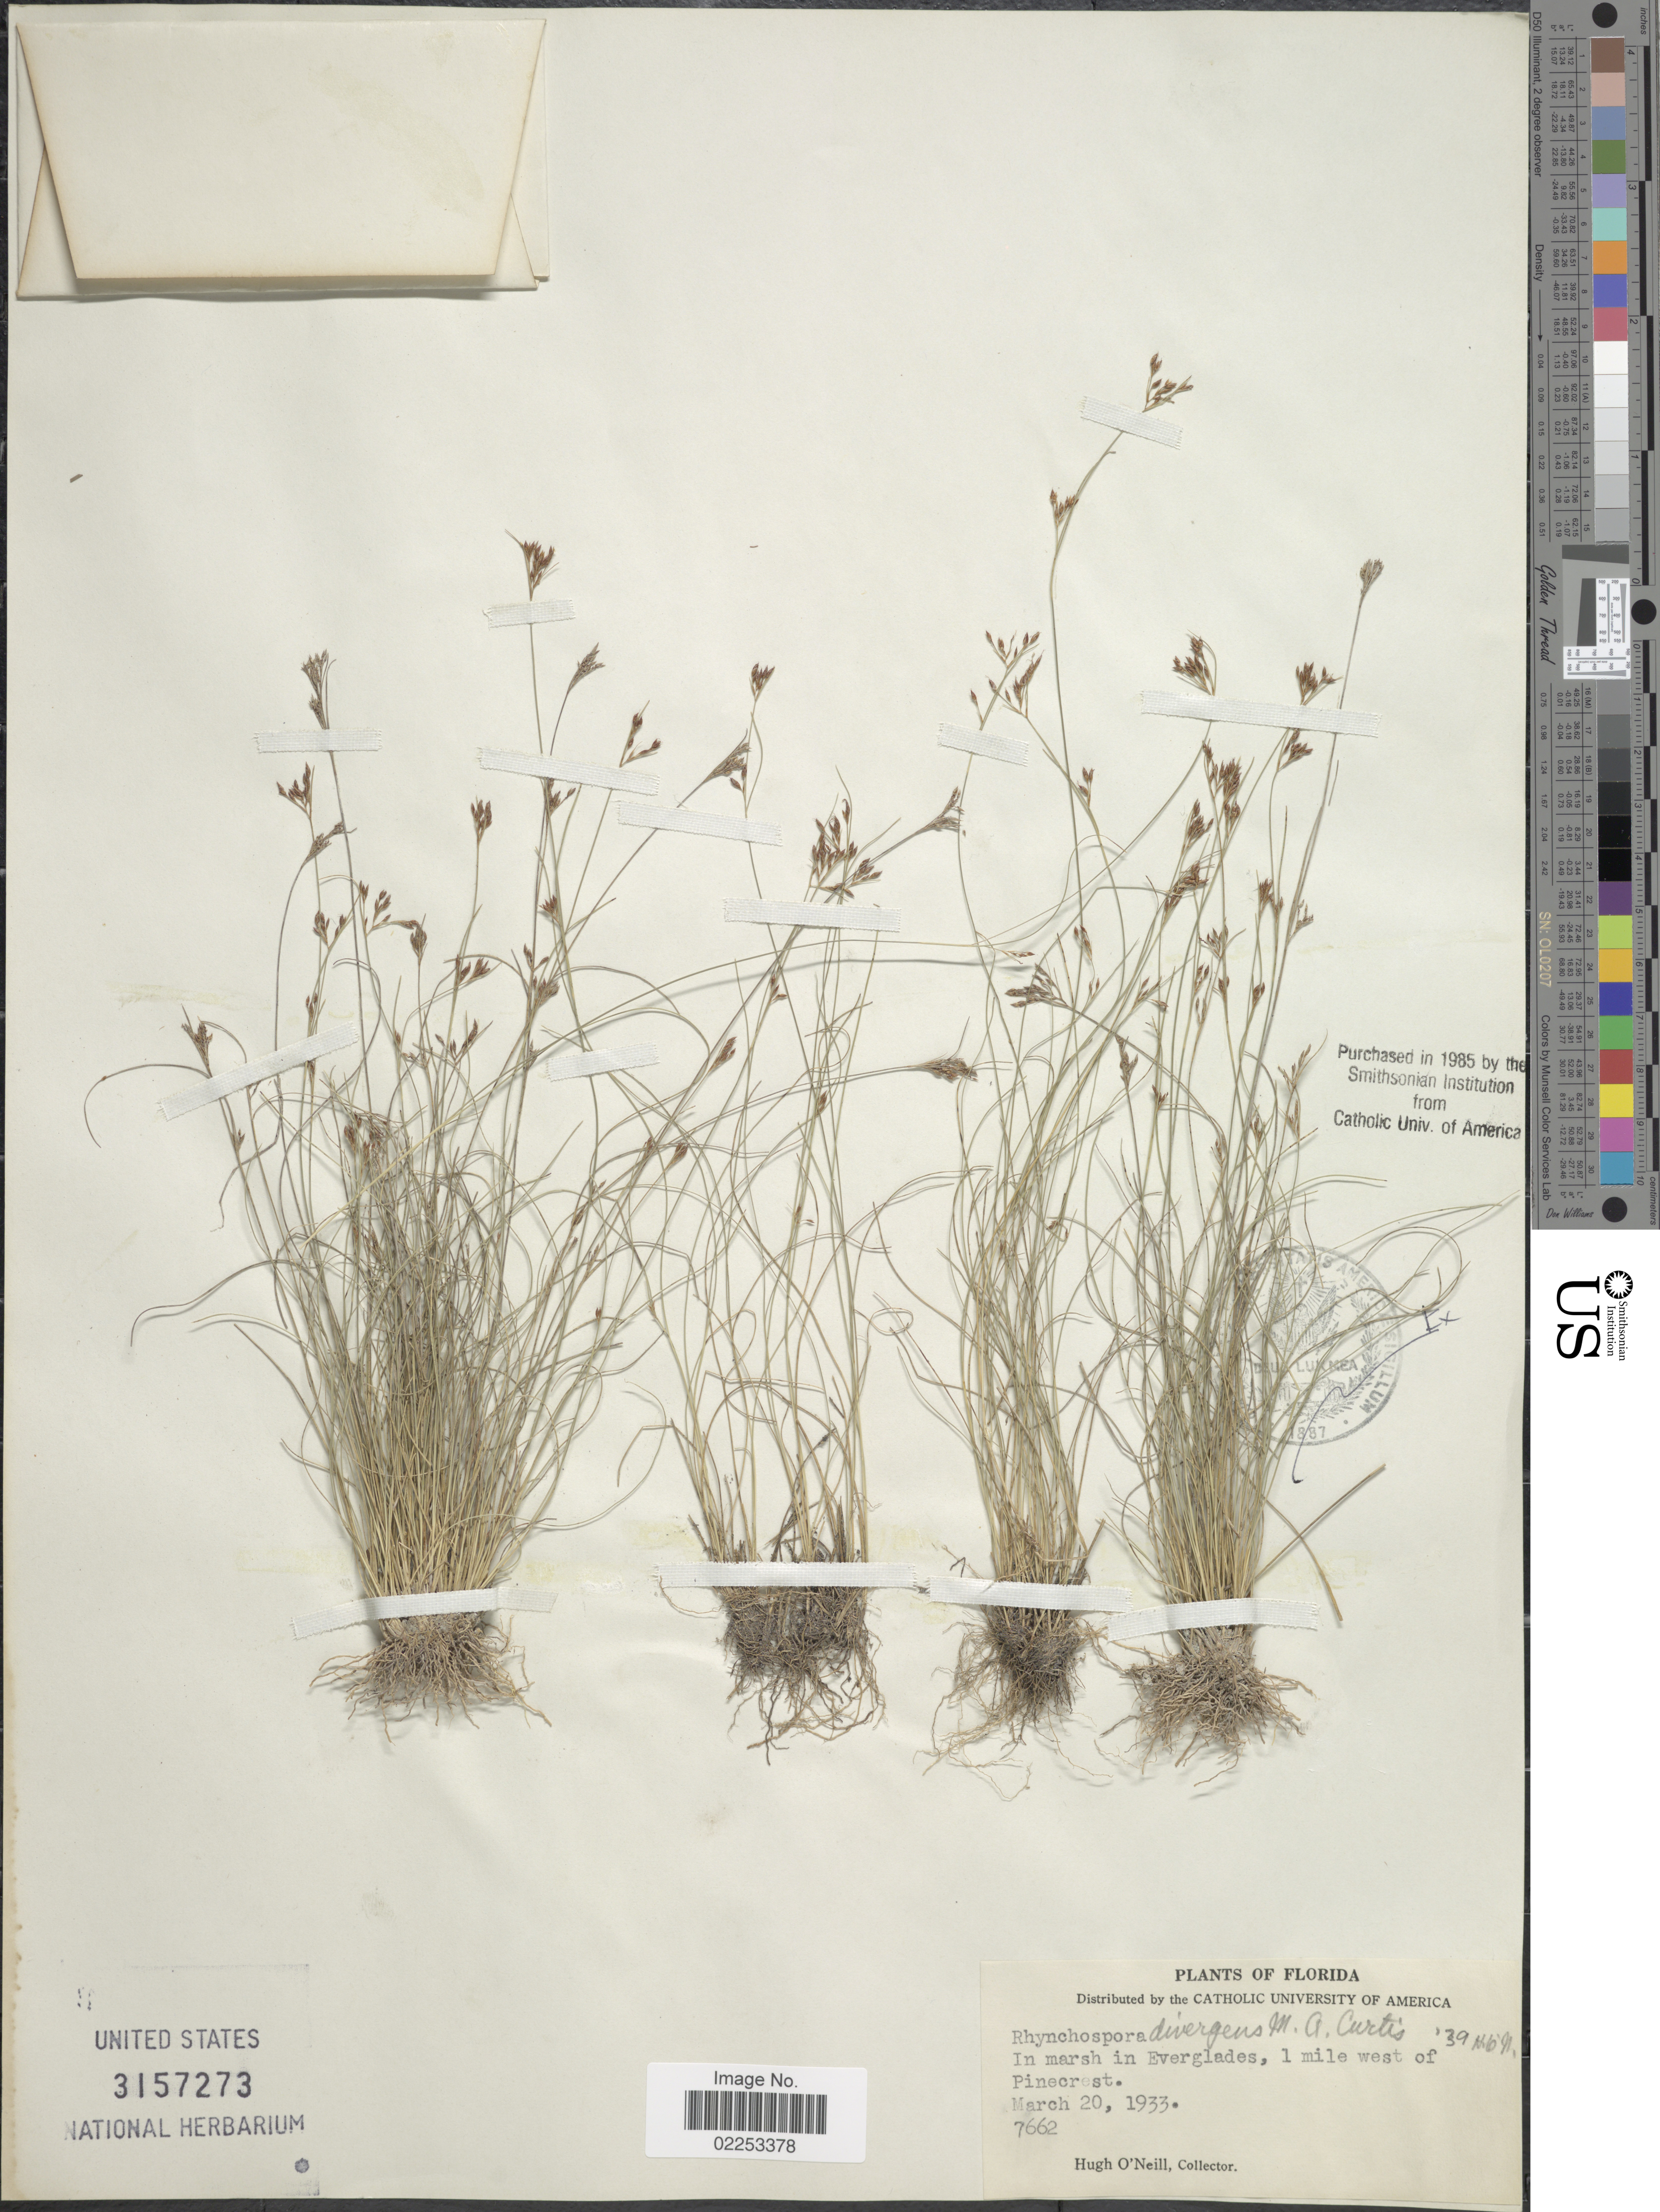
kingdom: Plantae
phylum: Tracheophyta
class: Liliopsida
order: Poales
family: Cyperaceae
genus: Rhynchospora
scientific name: Rhynchospora divergens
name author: Chapm. ex M.A. Curtis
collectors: H. O'Neill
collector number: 7662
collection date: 1933-03-20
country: United States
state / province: Florida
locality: In marsh in Everglades, 1 mile west of Pinecrest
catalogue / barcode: US 3157273